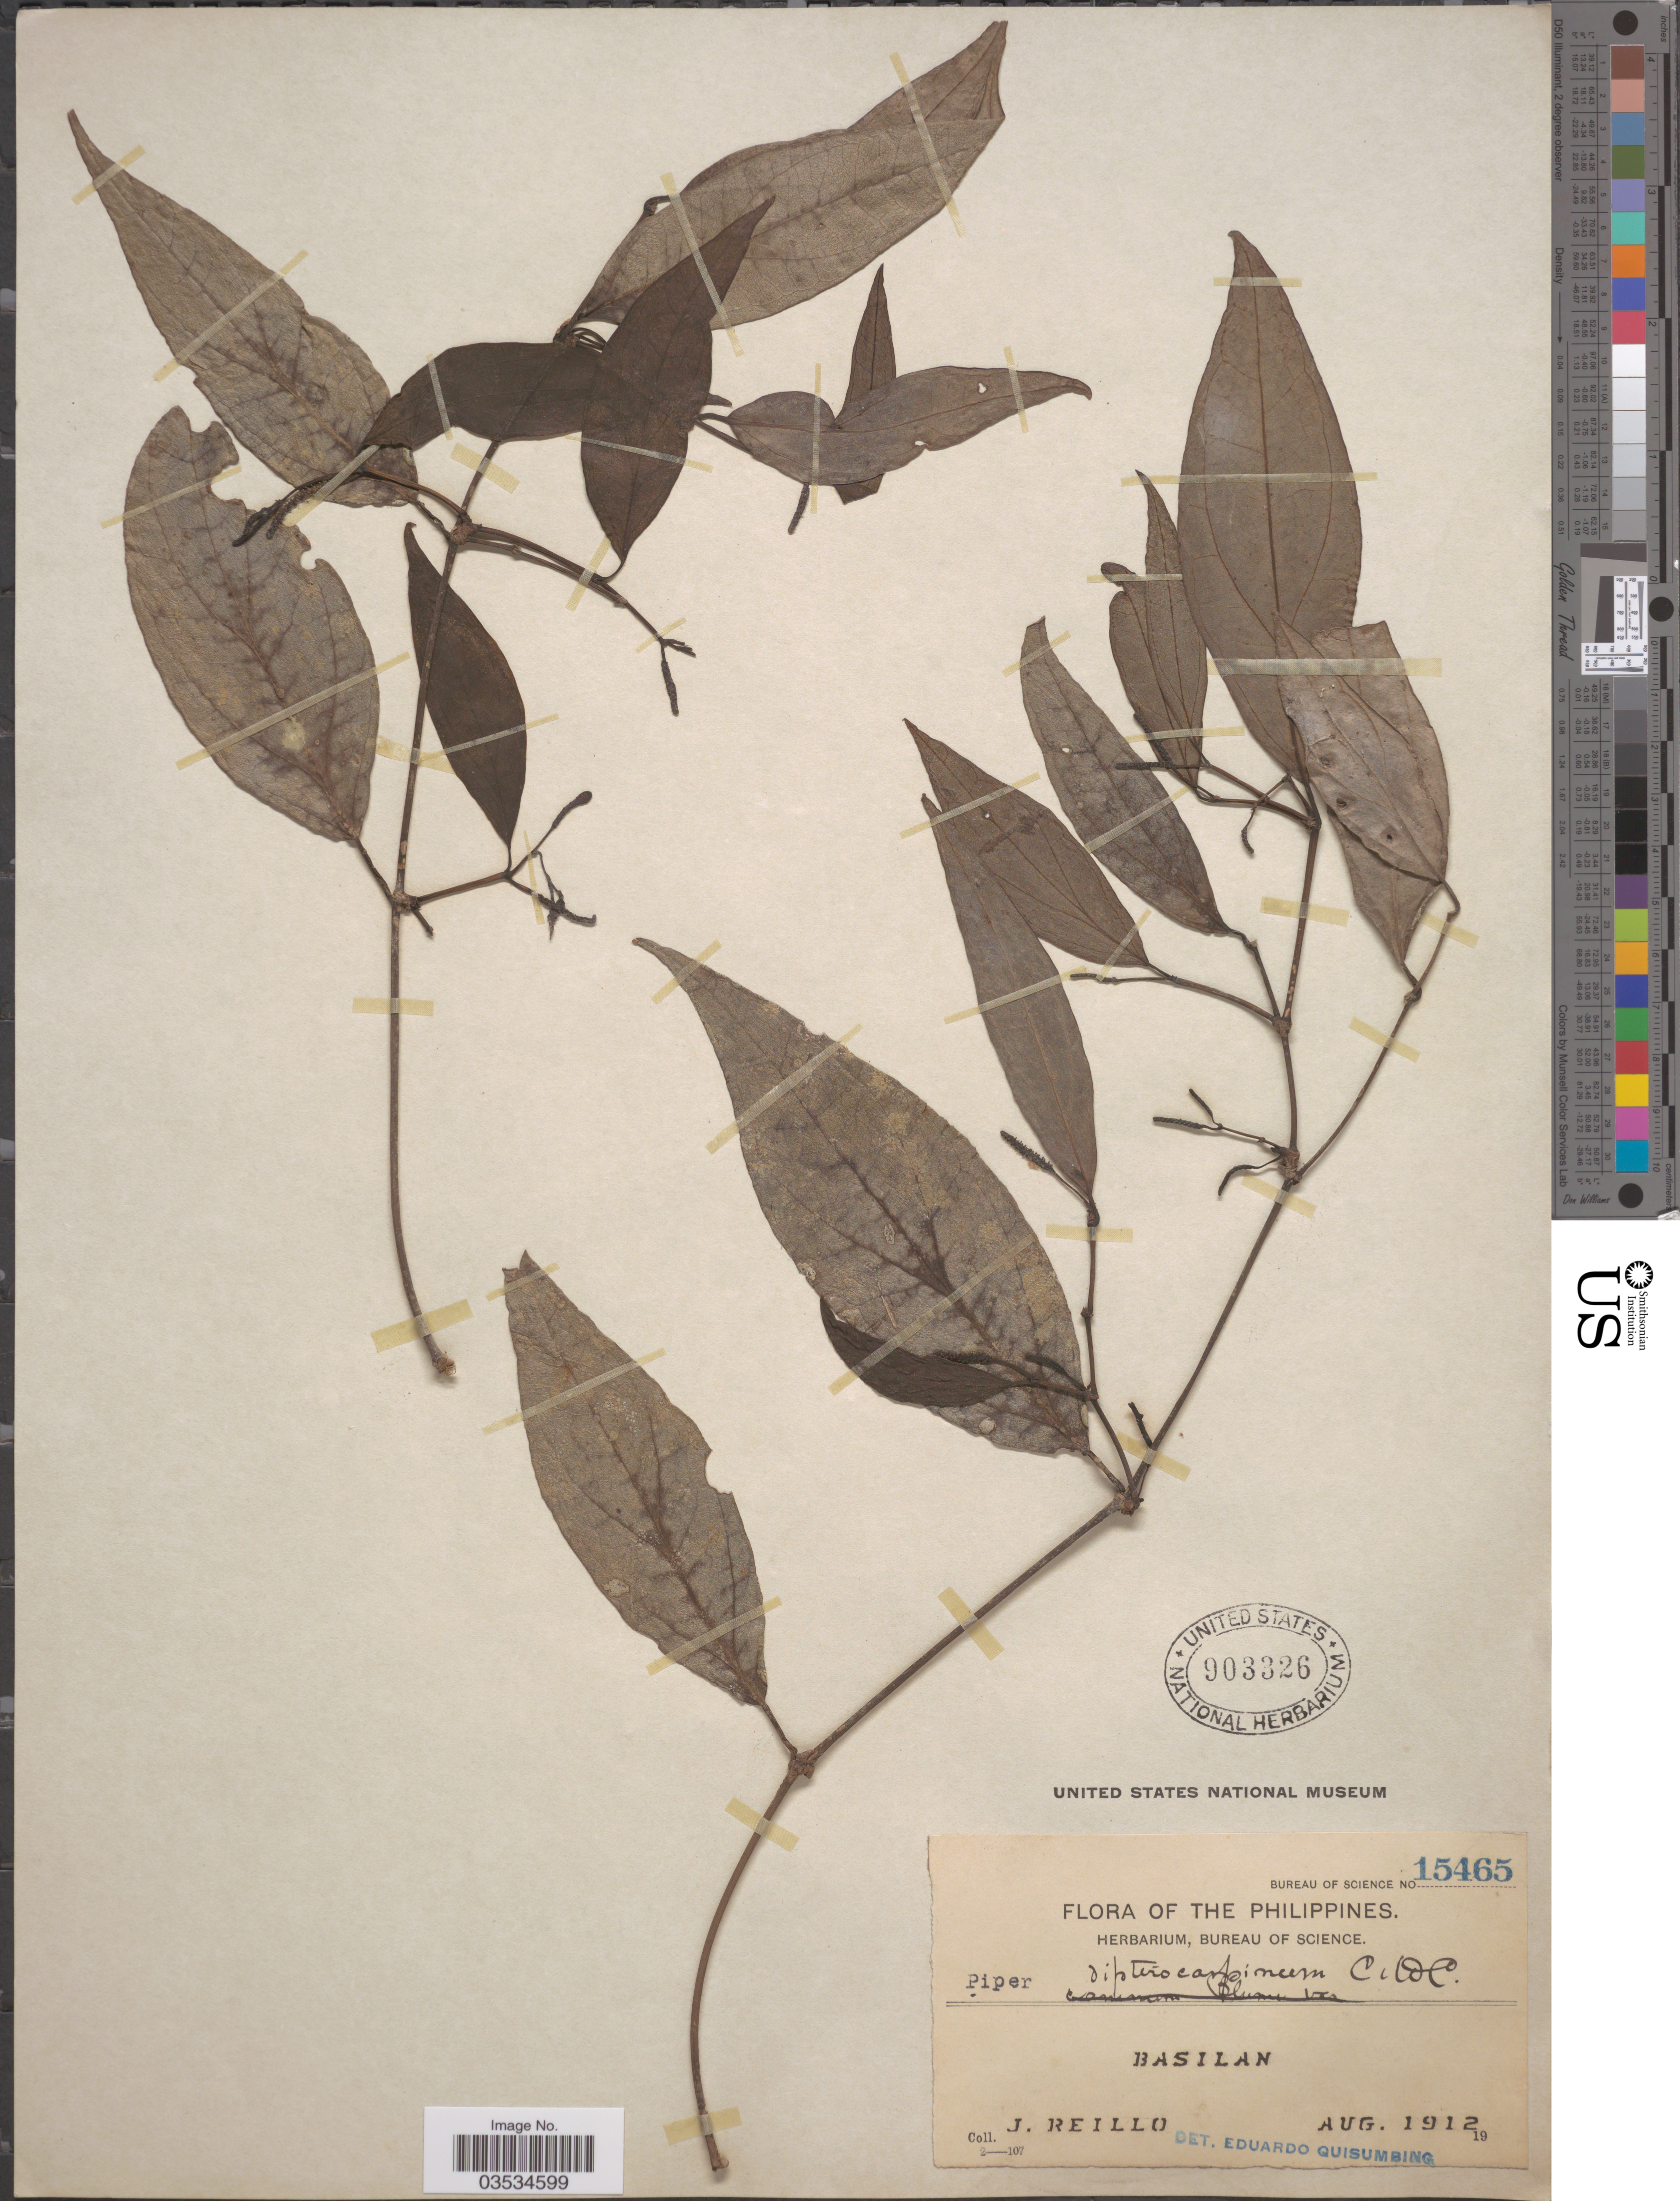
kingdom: Plantae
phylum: Tracheophyta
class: Magnoliopsida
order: Piperales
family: Piperaceae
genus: Piper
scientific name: Piper dipterocarpinum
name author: C. DC.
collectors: J. Reillo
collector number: Bureau of Science 15465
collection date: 1912-08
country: Philippines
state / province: Muslim Mindanao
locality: Basilan.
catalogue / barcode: US 903326